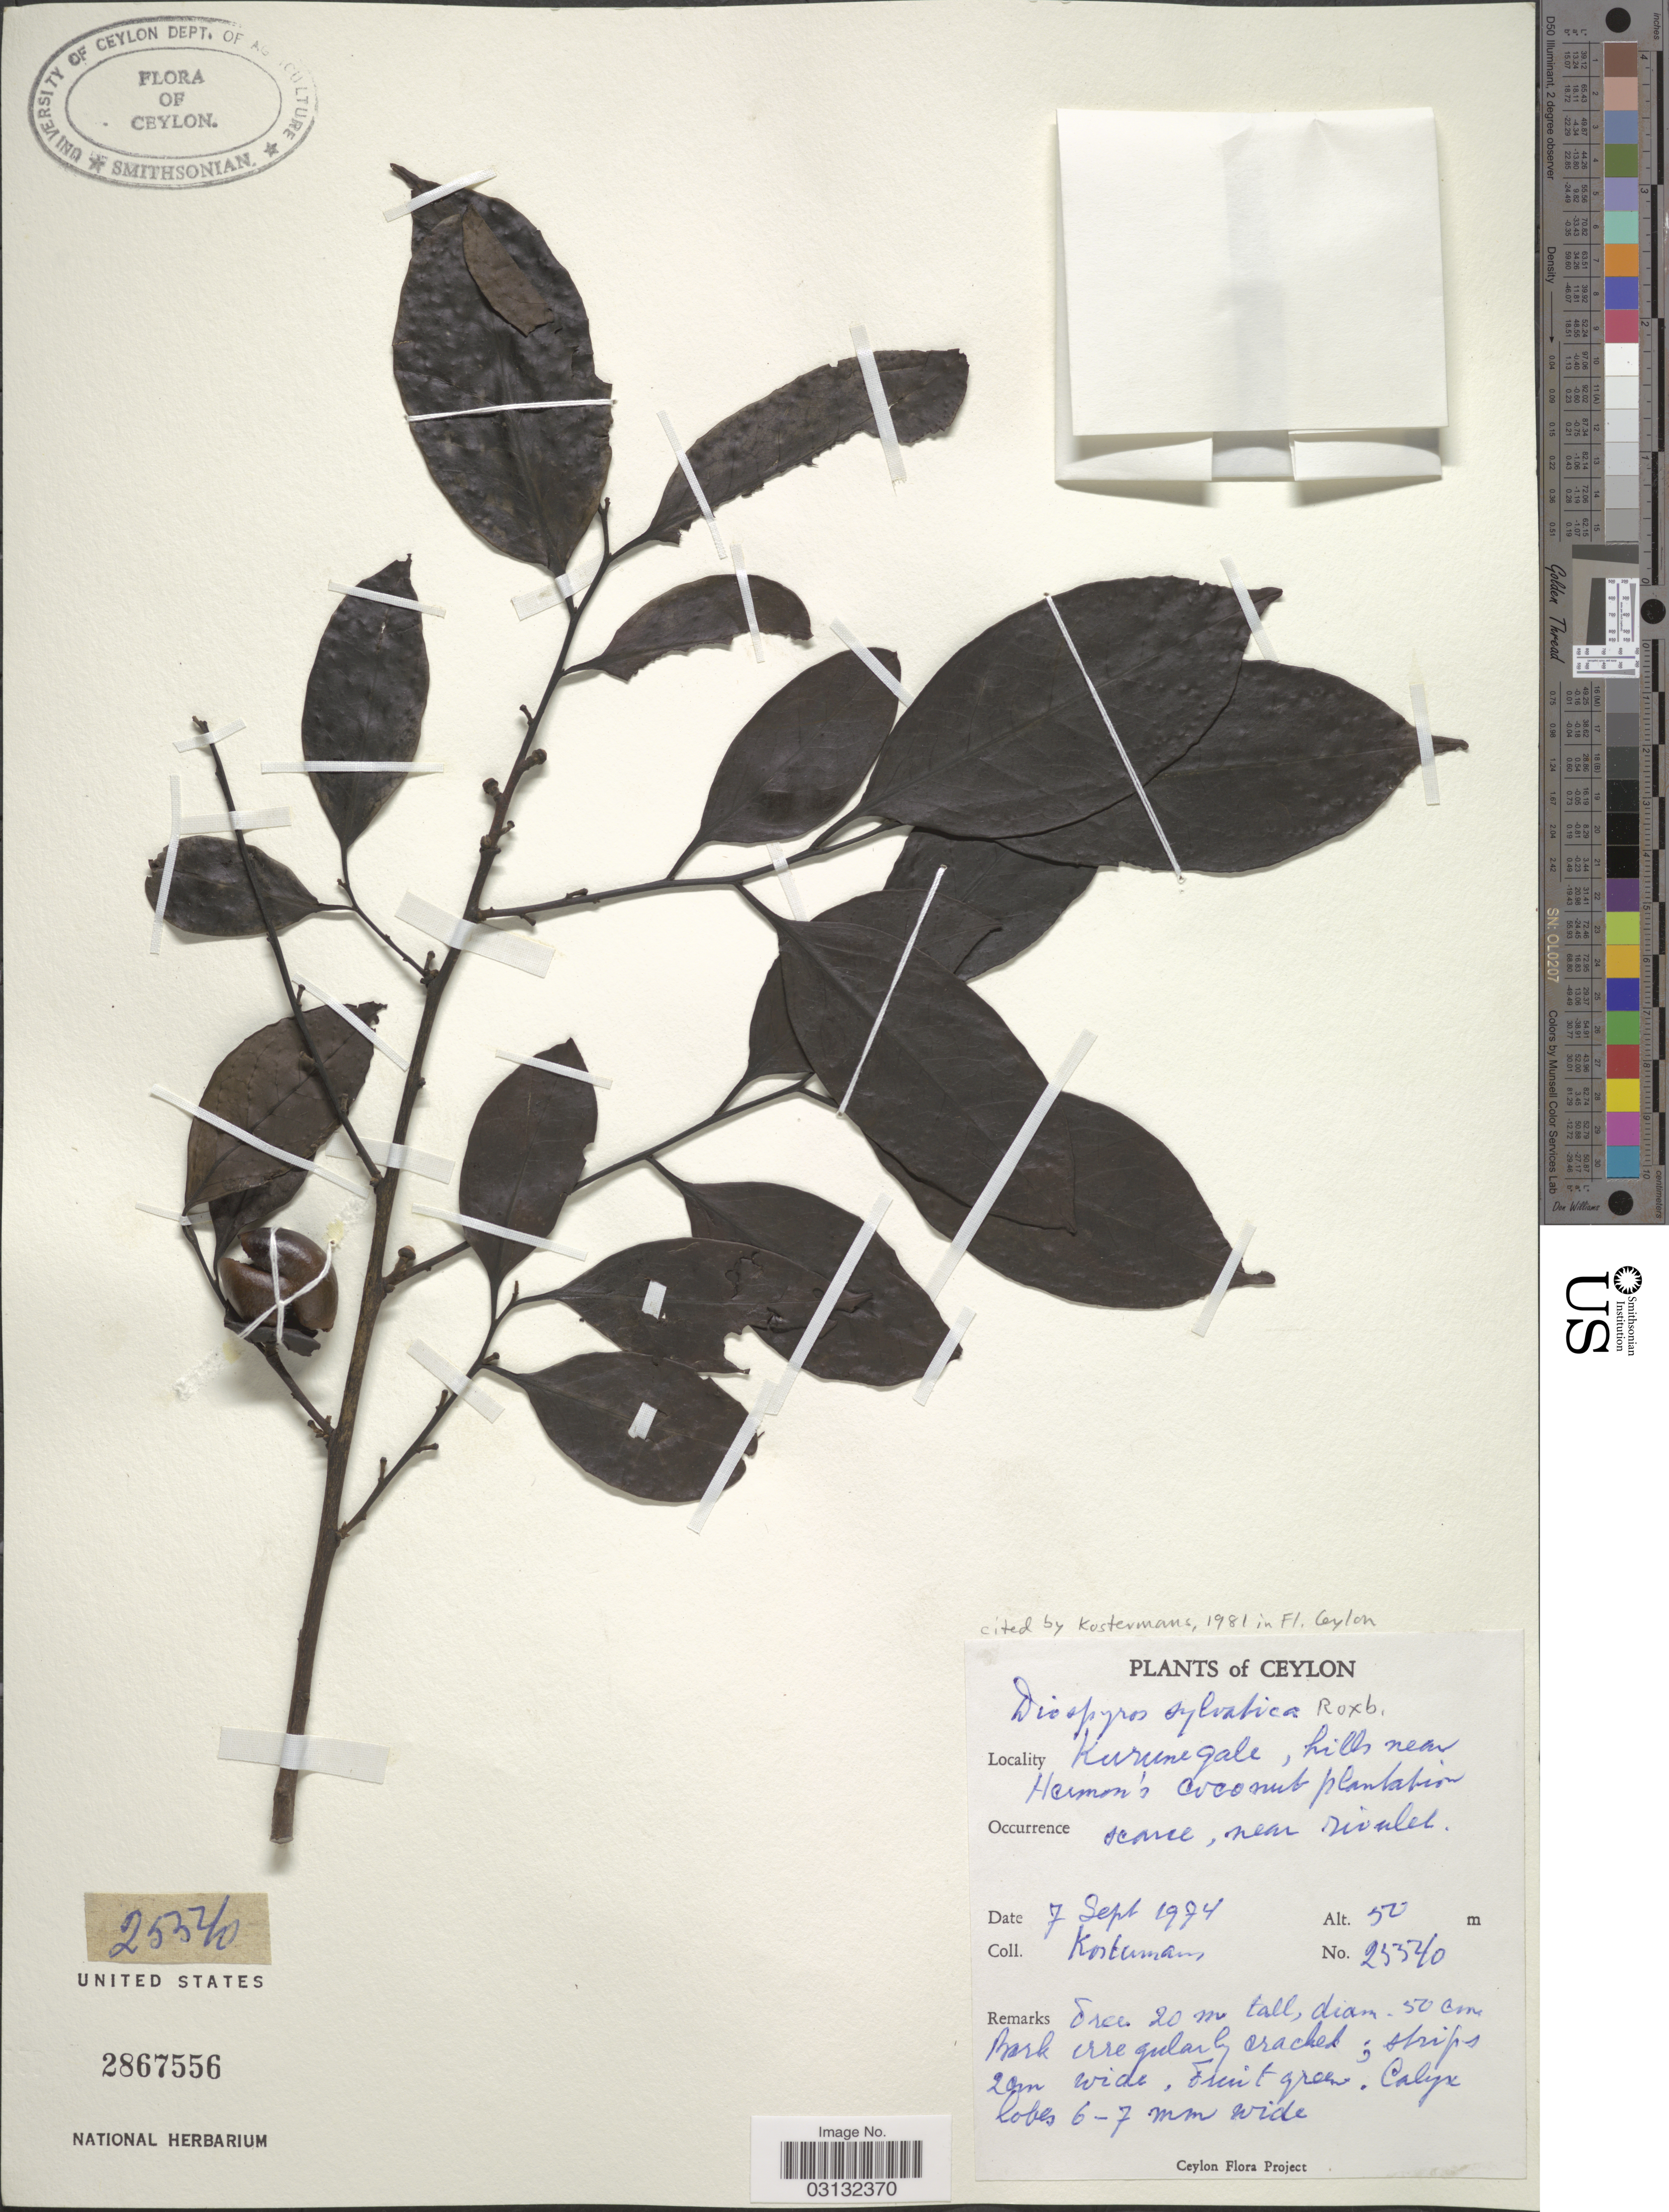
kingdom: Plantae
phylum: Tracheophyta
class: Magnoliopsida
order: Ericales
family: Ebenaceae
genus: Diospyros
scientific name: Diospyros sylvatica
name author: Roxb.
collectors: Kostermans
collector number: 25540*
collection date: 1974-09-07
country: Sri Lanka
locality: Ceylon. Kurunegale, hills near Hermon's [interpreted] Coconut plantation.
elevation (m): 50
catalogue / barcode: US 2867556